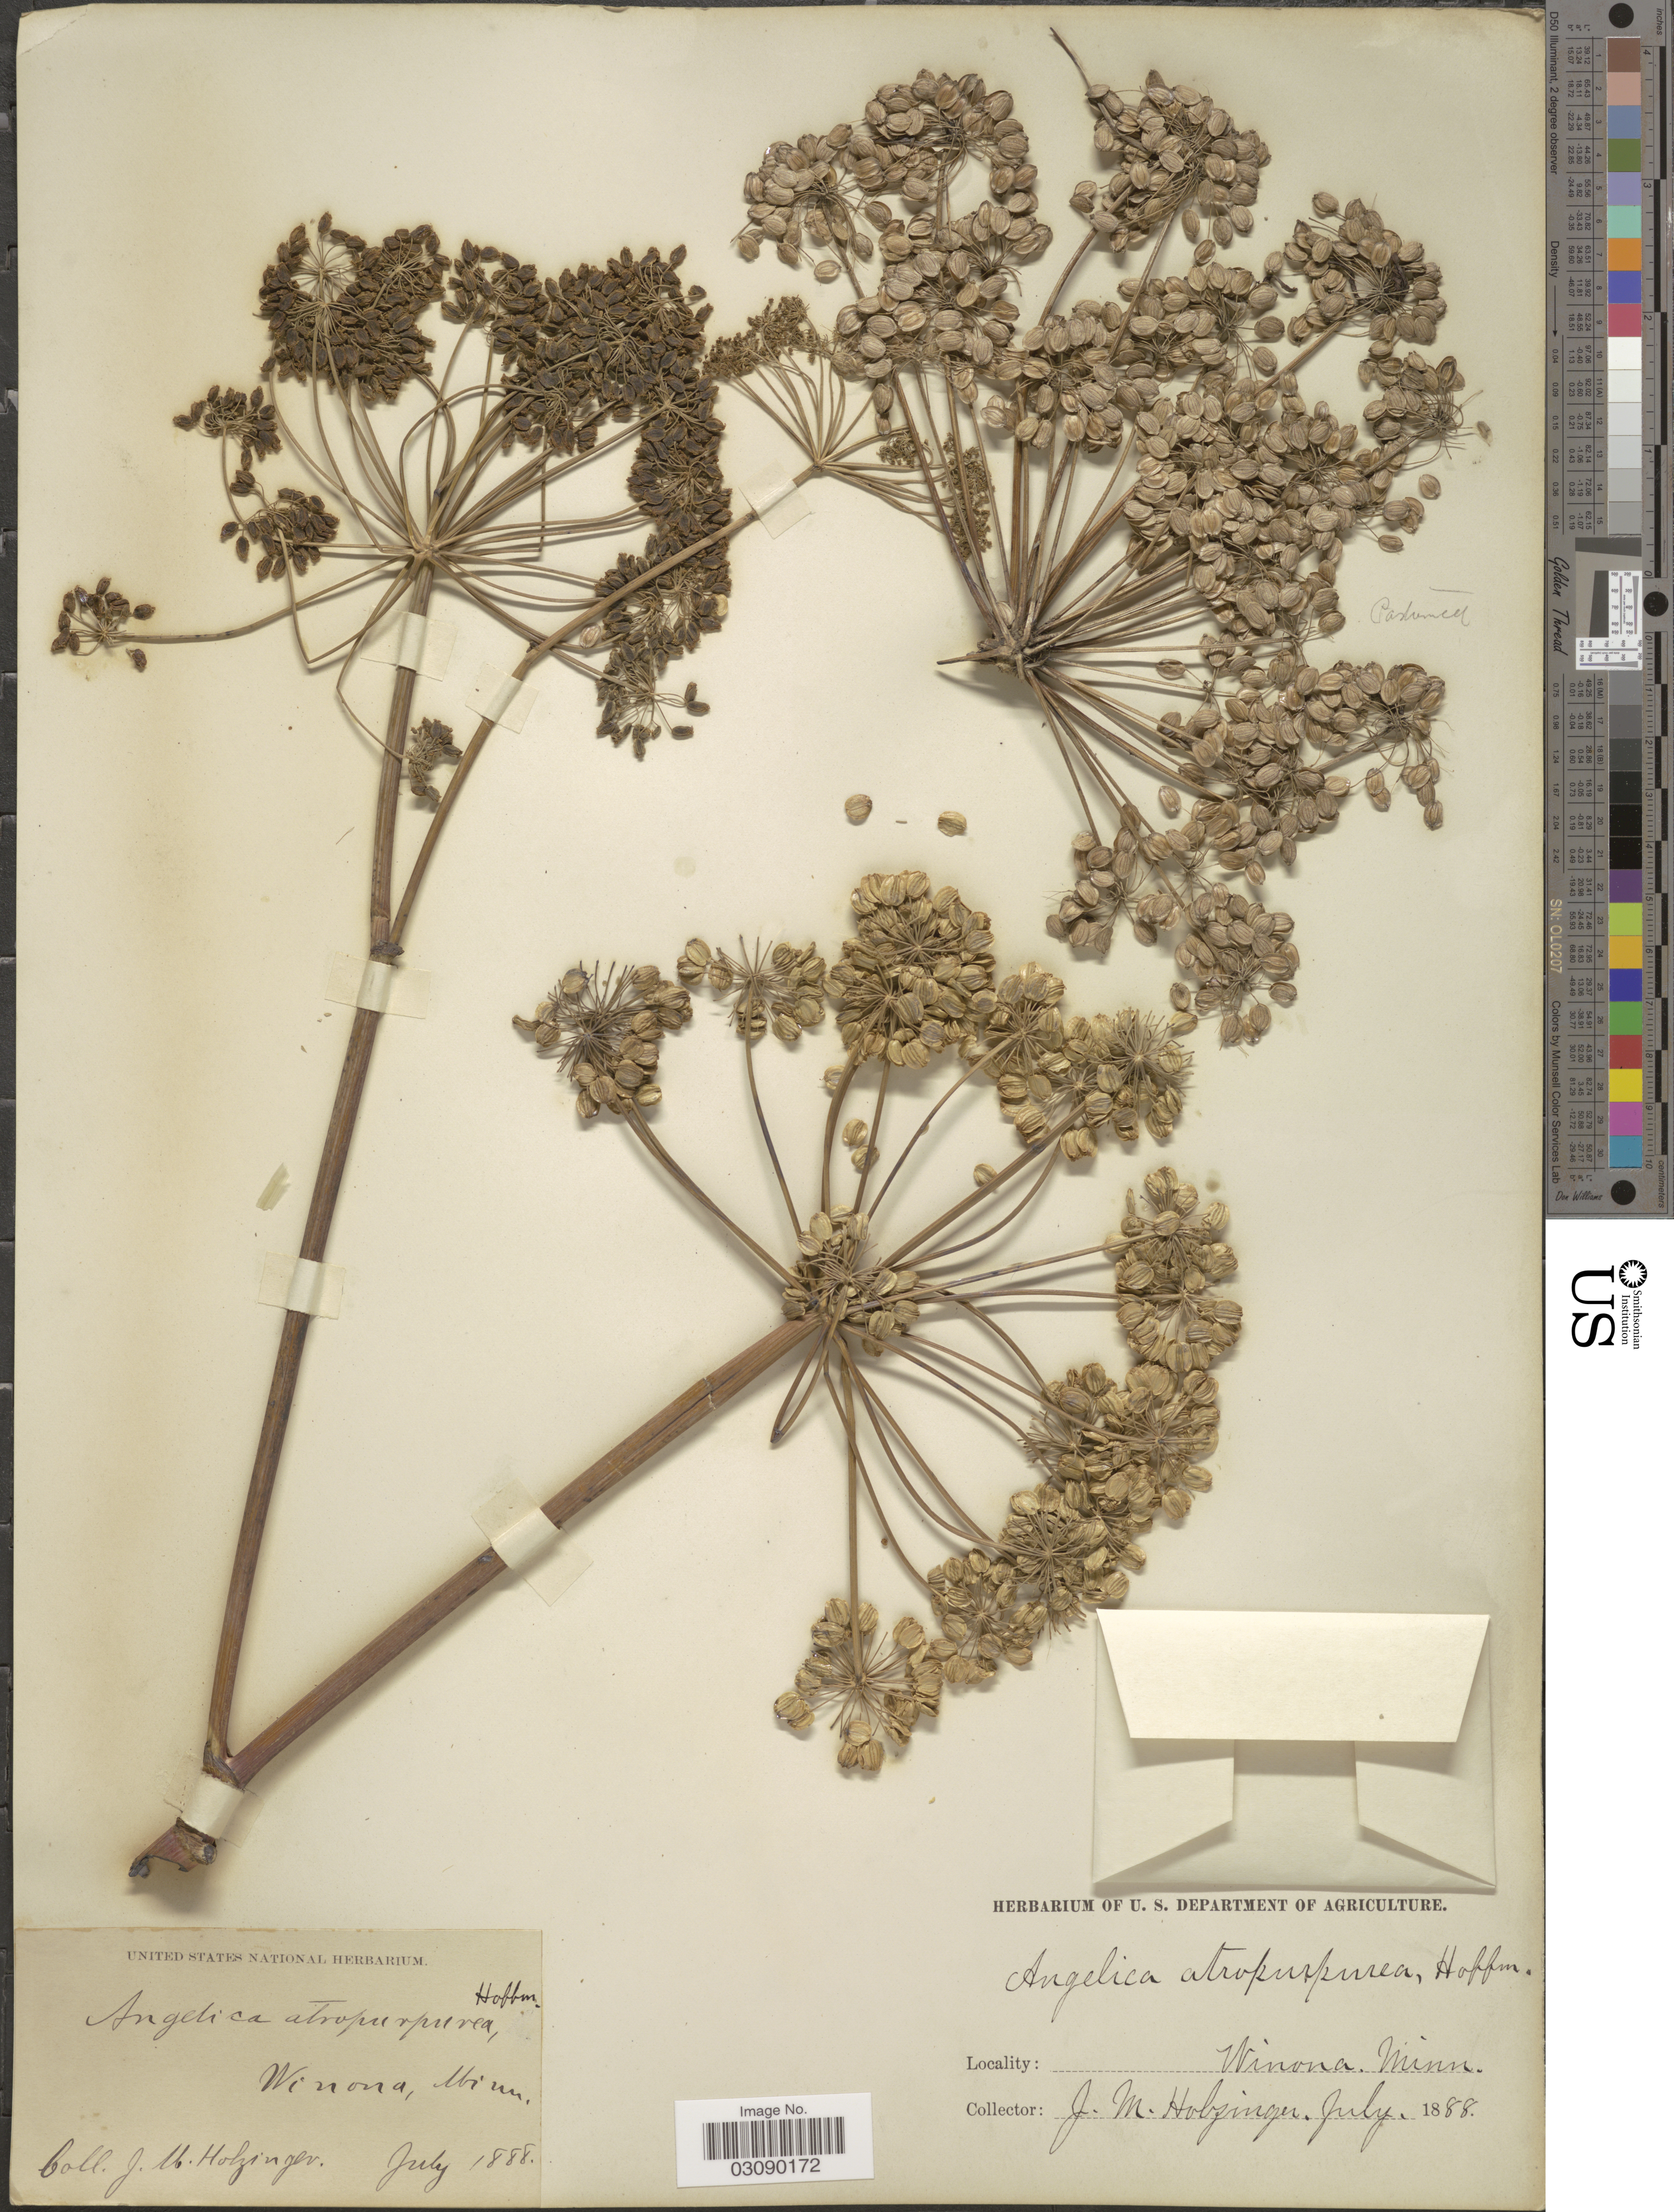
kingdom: Plantae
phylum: Tracheophyta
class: Magnoliopsida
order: Apiales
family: Apiaceae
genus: Angelica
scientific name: Angelica atropurpurea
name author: L.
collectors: J. M. Holzinger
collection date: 1888-07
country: United States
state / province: Minnesota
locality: Winona.